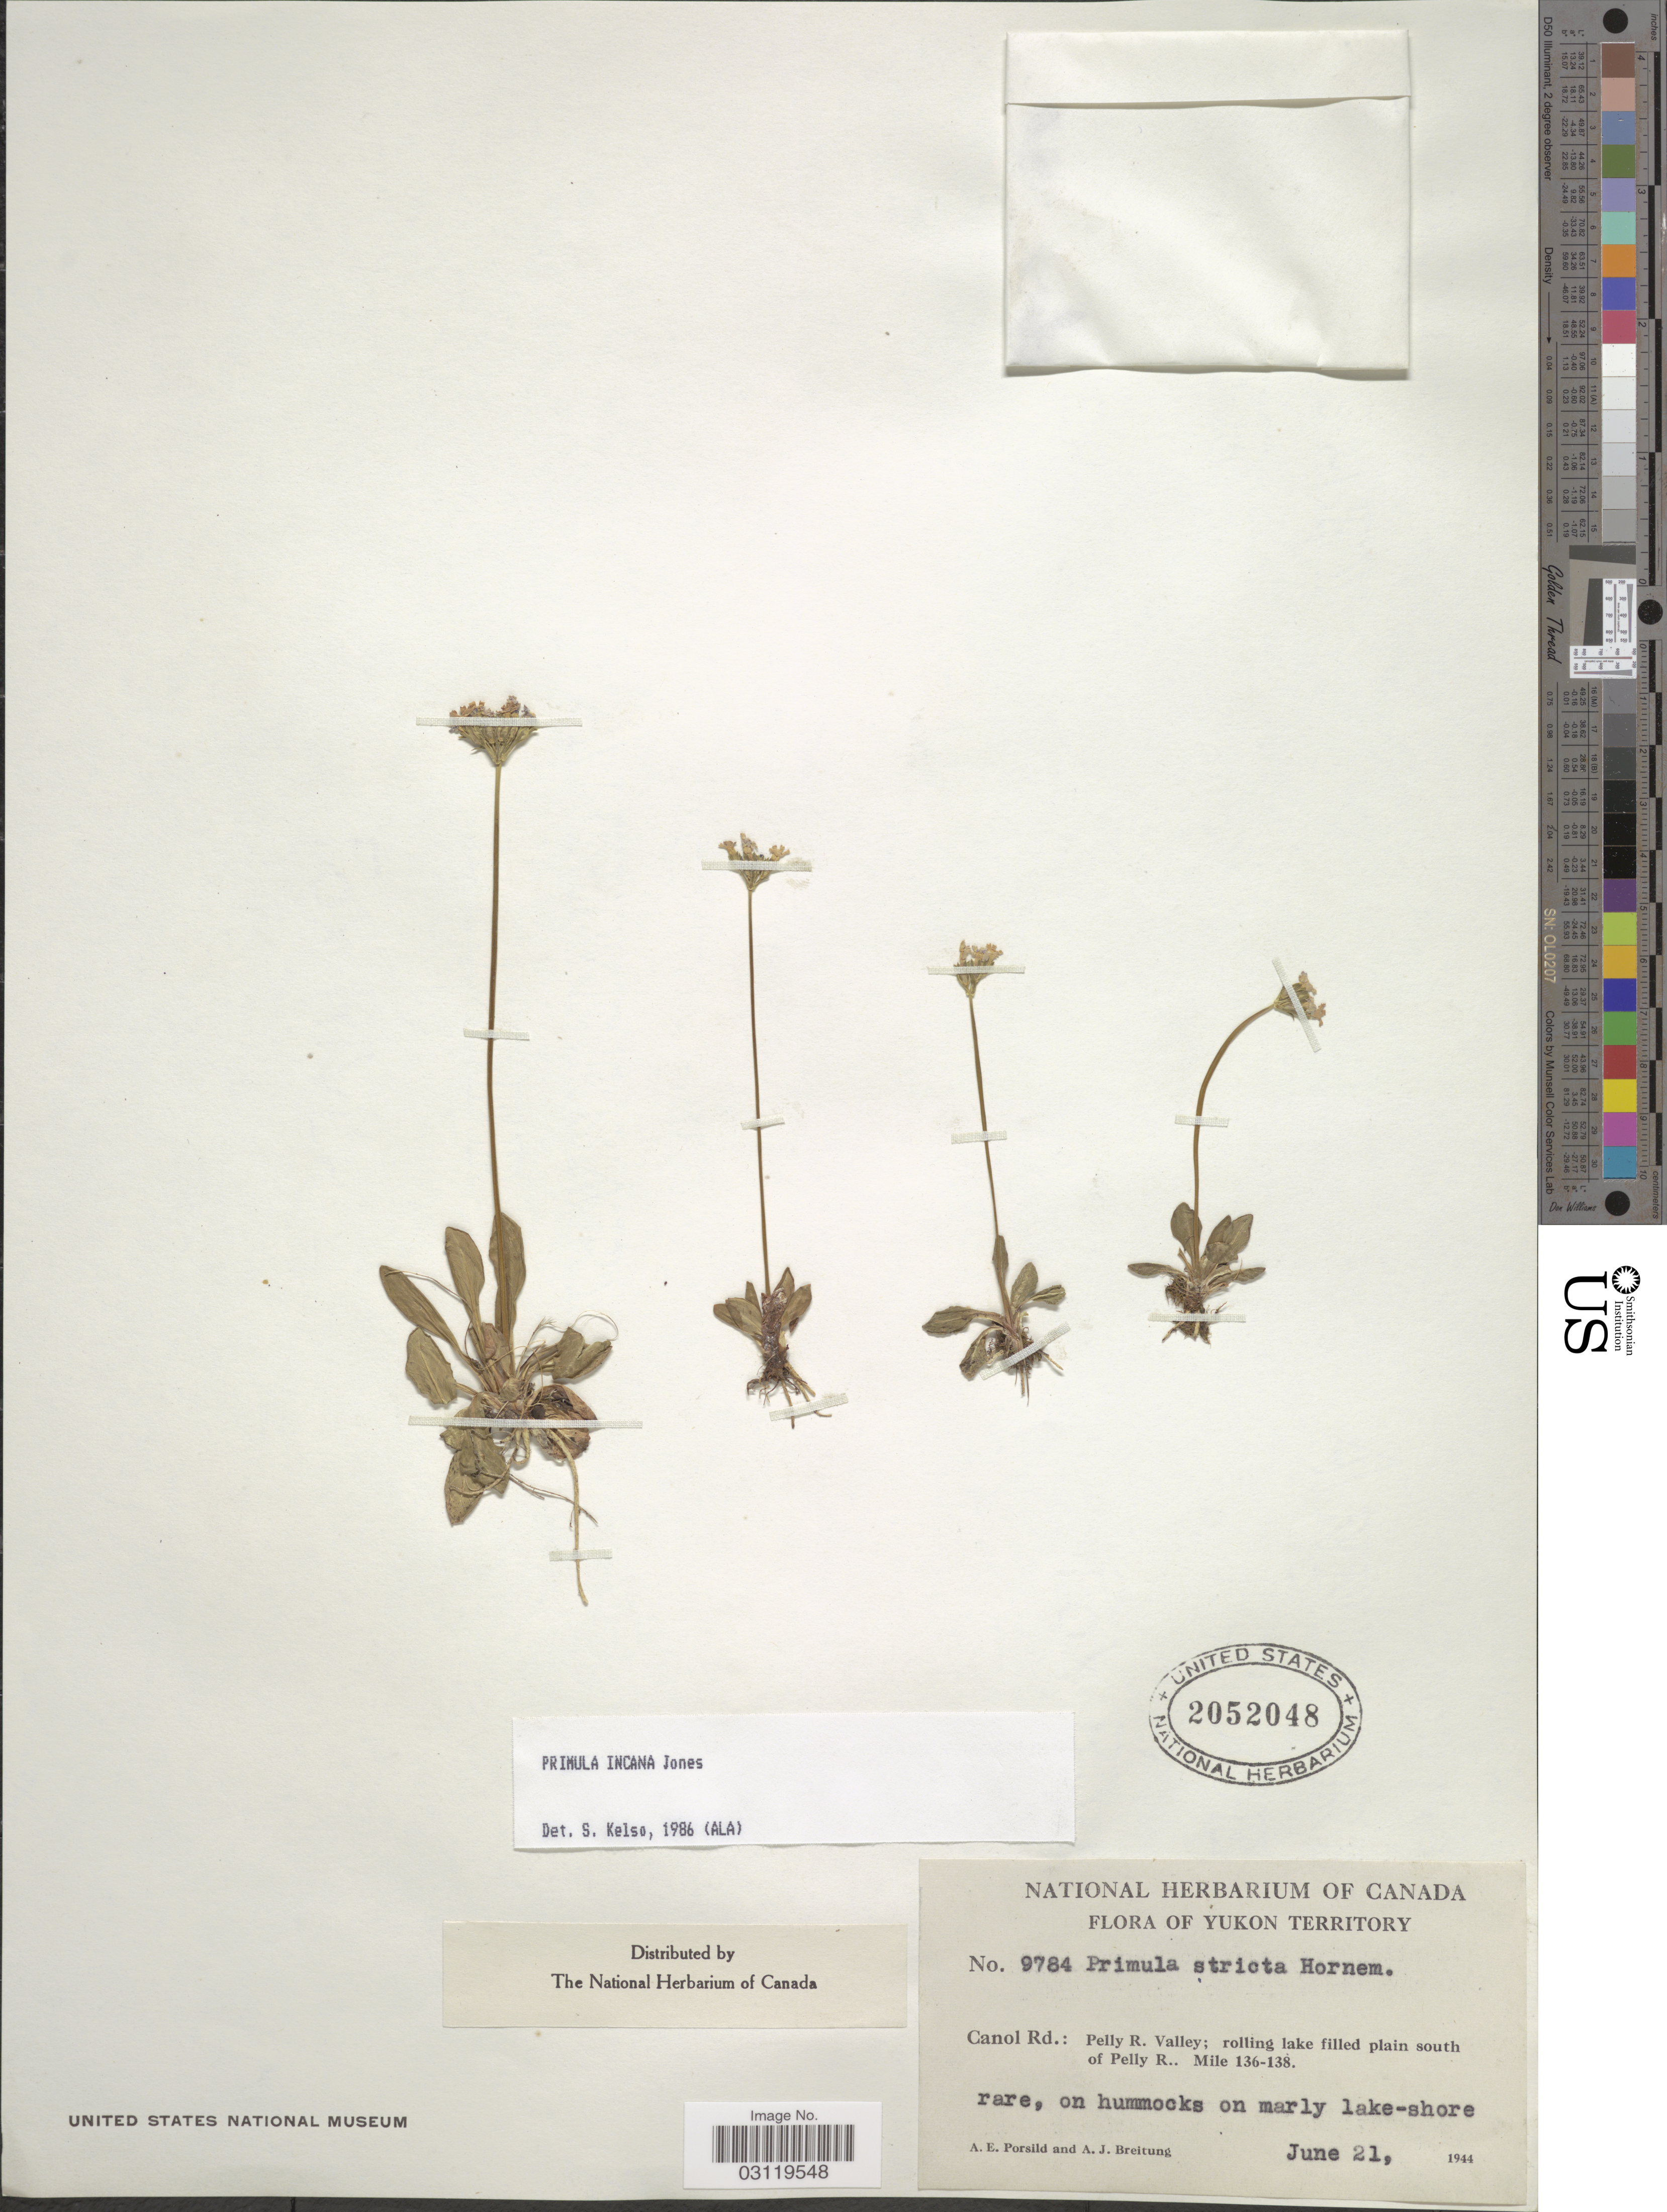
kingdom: Plantae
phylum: Tracheophyta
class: Magnoliopsida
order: Ericales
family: Primulaceae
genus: Primula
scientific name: Primula incana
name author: M.E. Jones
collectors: A. E. Porsild & A. Breitung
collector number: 9784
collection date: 1944-06-21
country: Canada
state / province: Yukon Territory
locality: Canol Rd.: Pelly R. Valley; rolling lake filled plain south of Pelly R.. Mile 136-138.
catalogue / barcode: US 2052048